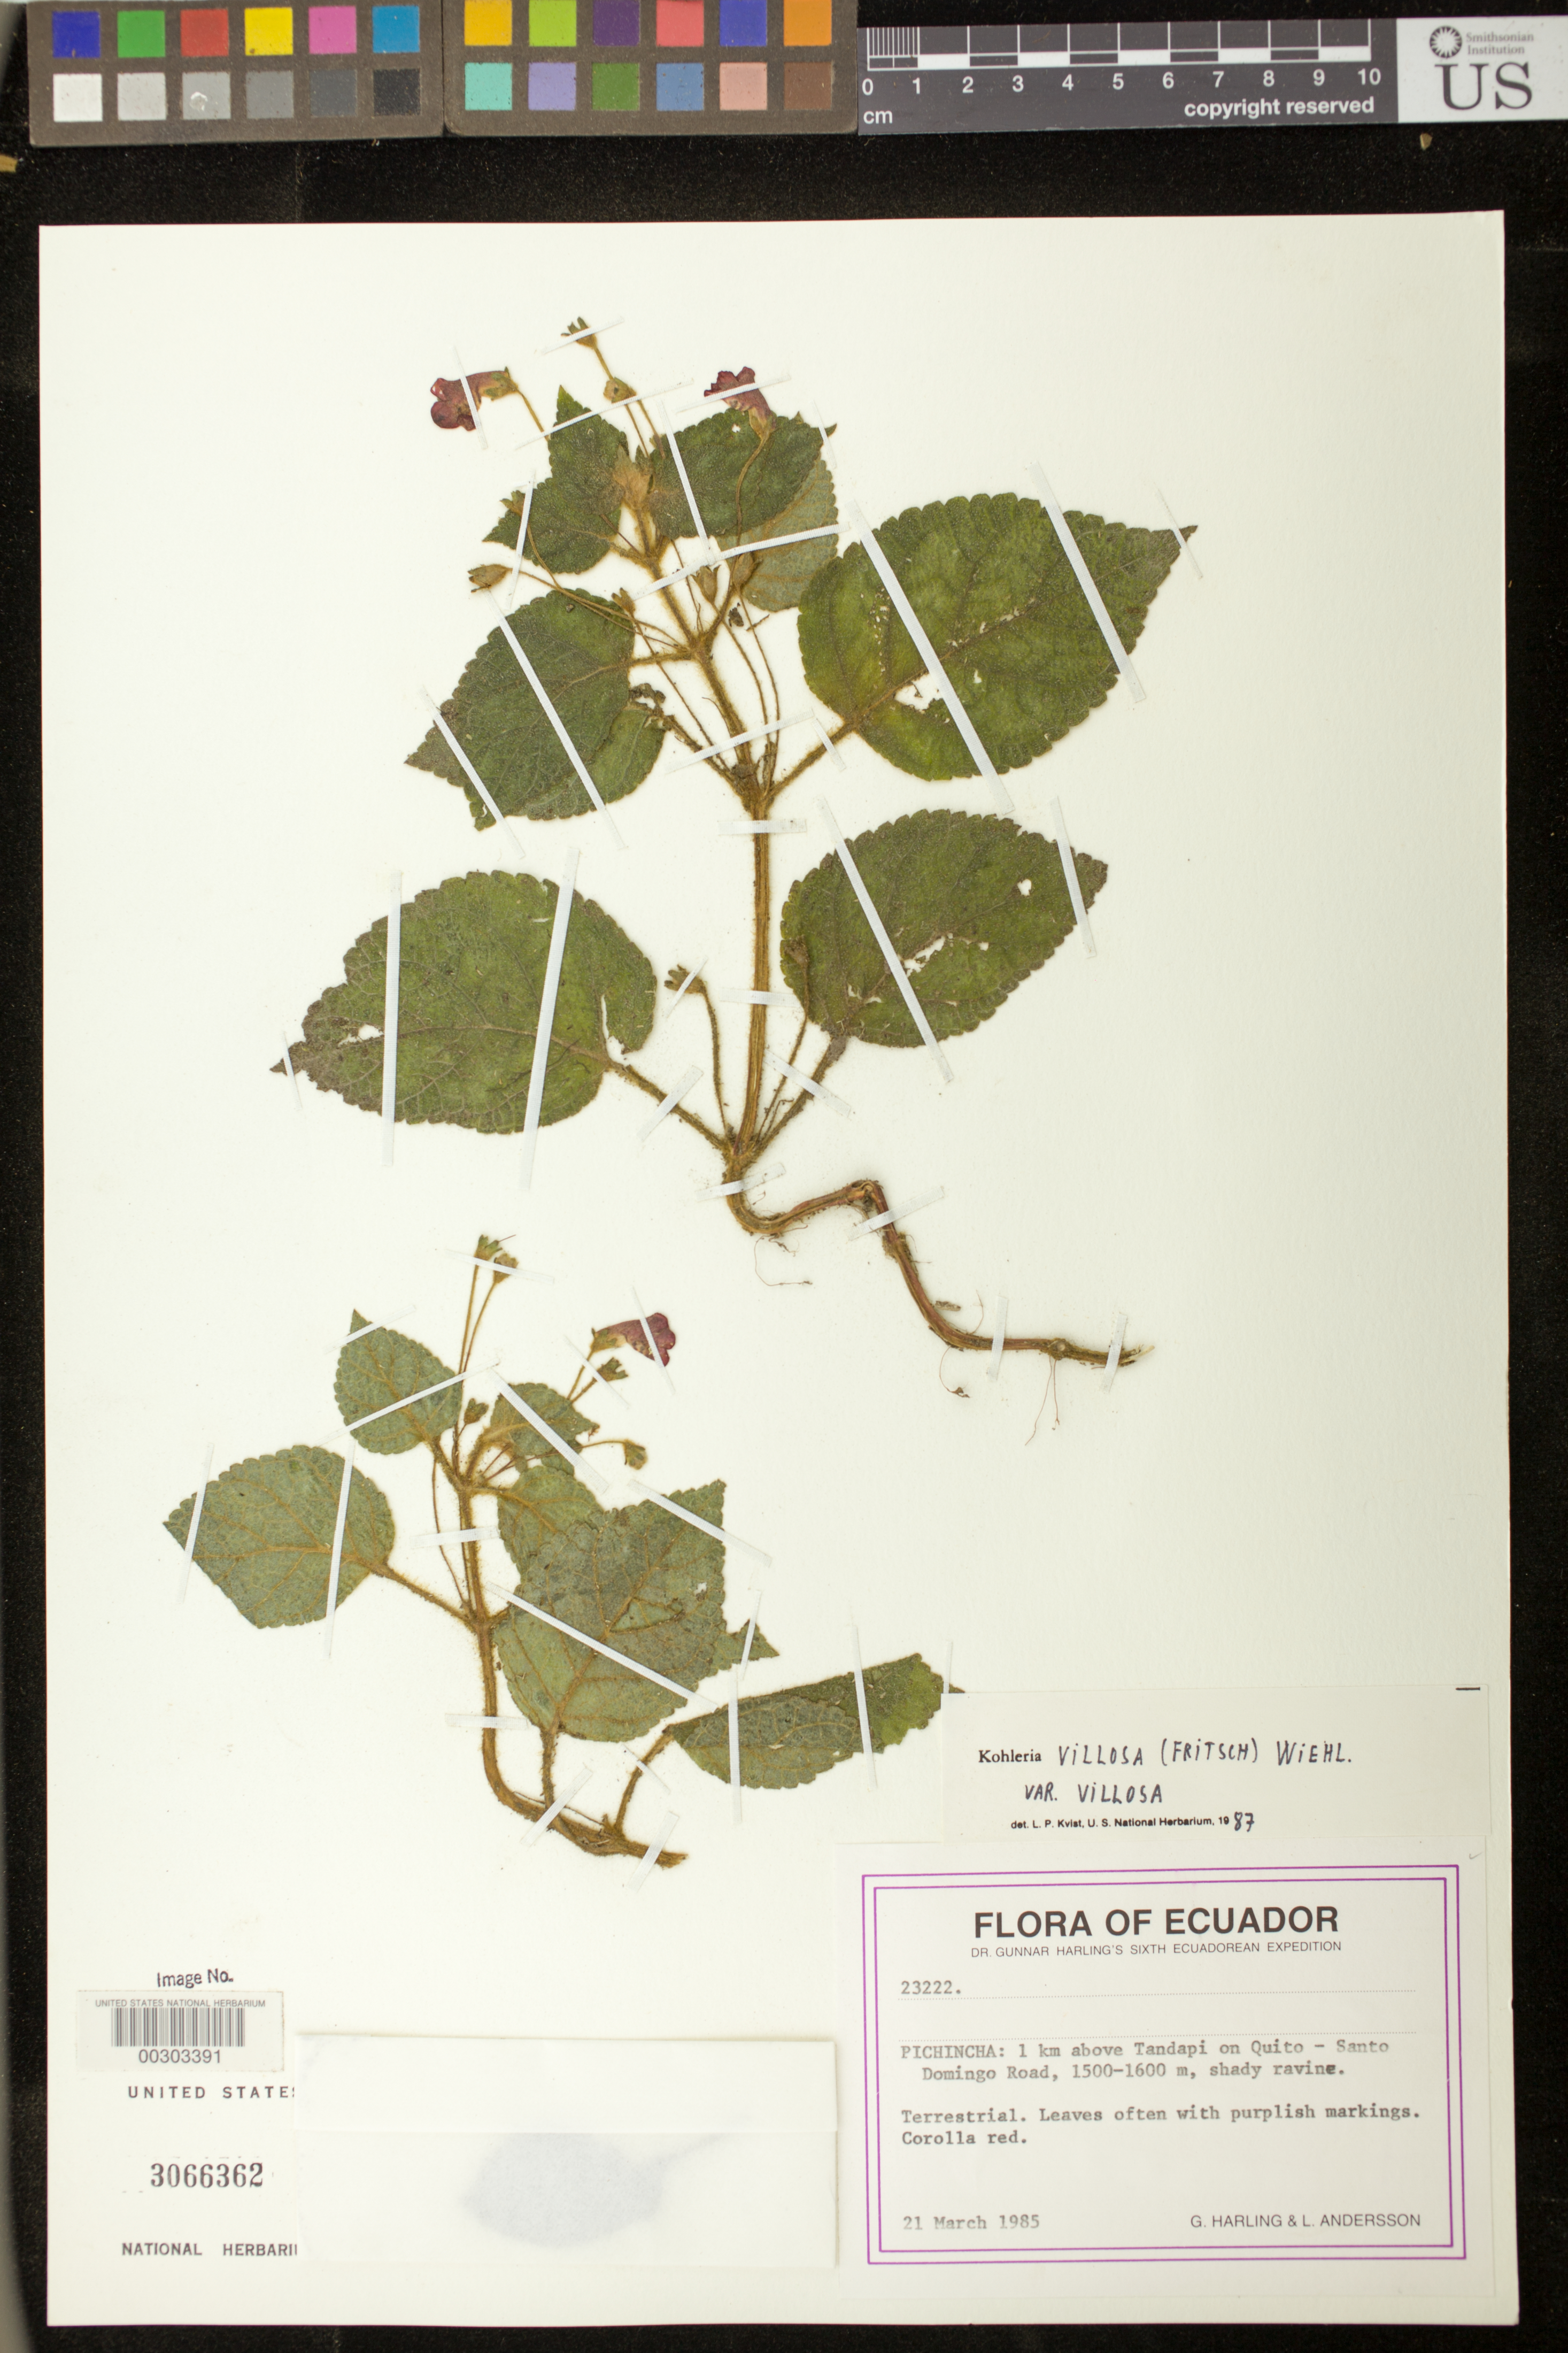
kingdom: Plantae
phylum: Tracheophyta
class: Magnoliopsida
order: Lamiales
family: Gesneriaceae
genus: Kohleria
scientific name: Kohleria villosa var. villosa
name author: (Fritsch) Wiehler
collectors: G. Harling & L. Andersson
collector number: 23222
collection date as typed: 21 Mar 1985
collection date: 1985-03-21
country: Ecuador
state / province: Pichincha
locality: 1 km above Tandapi on Quito - Santo Domingo road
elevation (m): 1500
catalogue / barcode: US 3066362